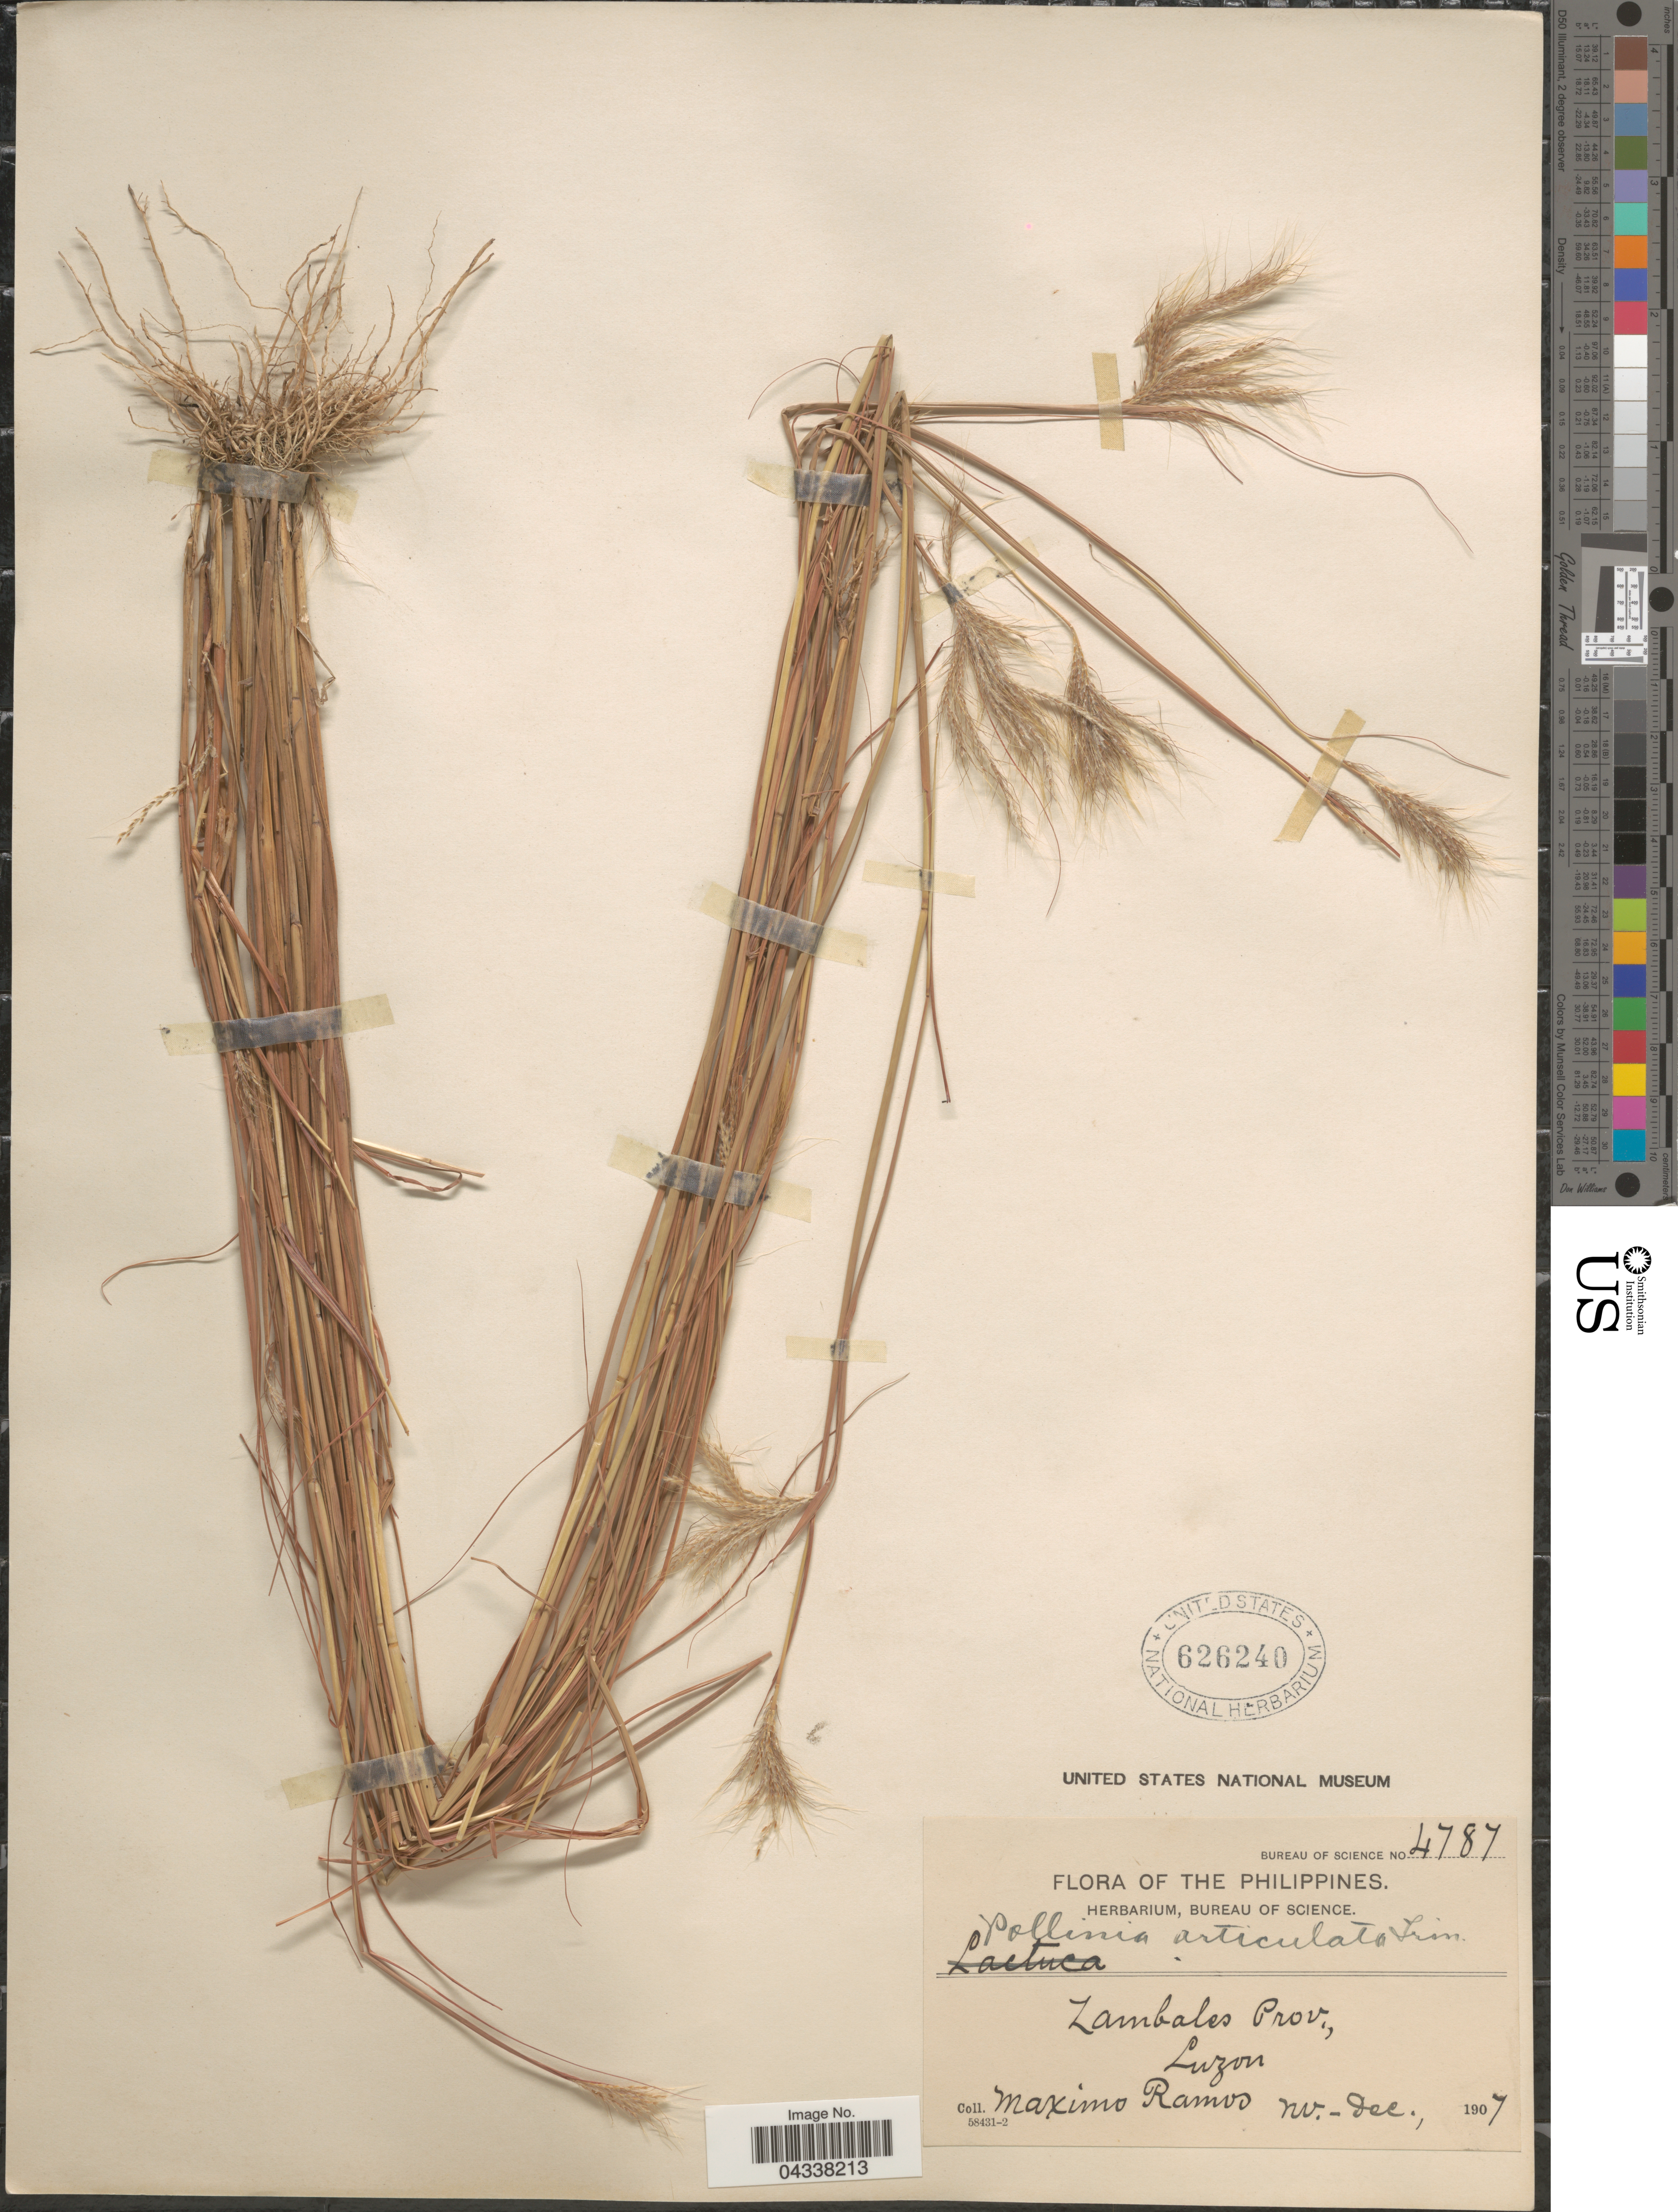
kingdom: Plantae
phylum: Tracheophyta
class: Liliopsida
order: Poales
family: Poaceae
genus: Pseudopogonatherum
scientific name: Pseudopogonatherum contortum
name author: A. Camus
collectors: M. Ramos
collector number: Bureau of Science 4787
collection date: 1907-11/1907-12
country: Philippines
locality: Zambales Prov., Luzon.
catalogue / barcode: US 626240